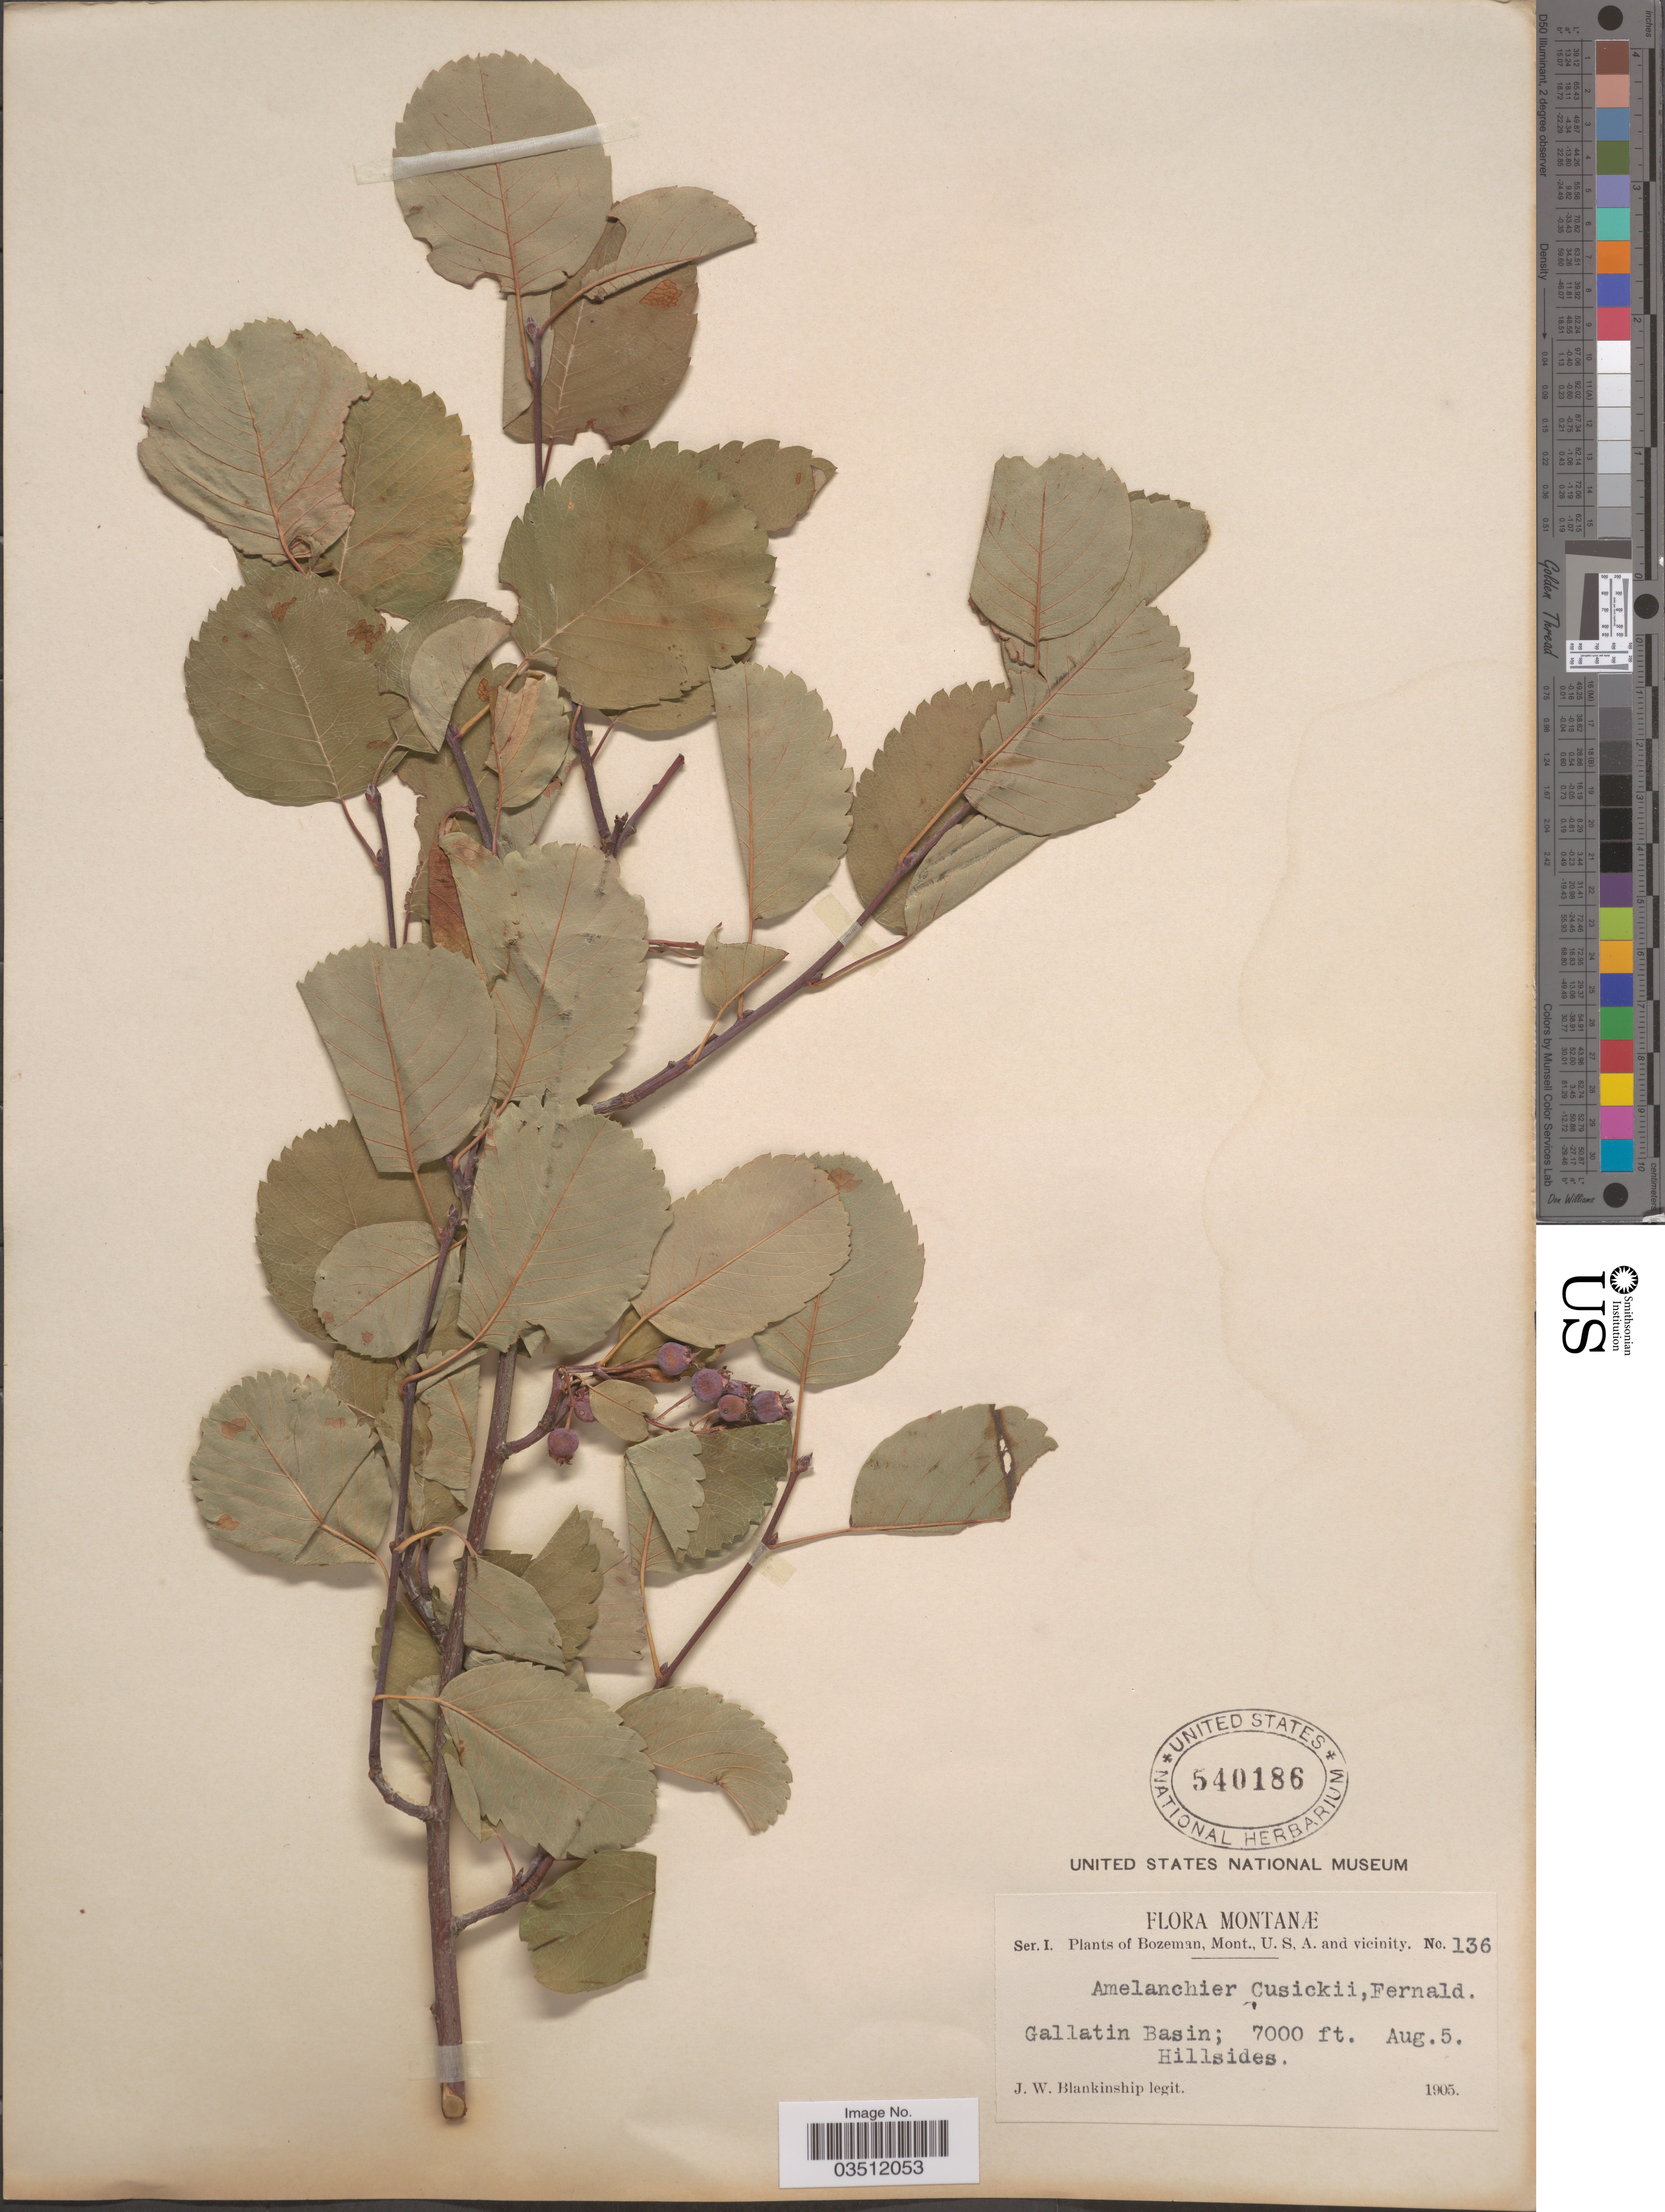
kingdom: Plantae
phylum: Tracheophyta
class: Magnoliopsida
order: Rosales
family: Rosaceae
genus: Amelanchier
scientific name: Amelanchier cusickii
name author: Fernald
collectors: J. W. Blankinship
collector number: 136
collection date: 1905-08-05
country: United States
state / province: Montana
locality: Bozeman, Mont., U. S. A. and vicinity. Gallatin Basin.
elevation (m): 2134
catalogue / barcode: US 540186